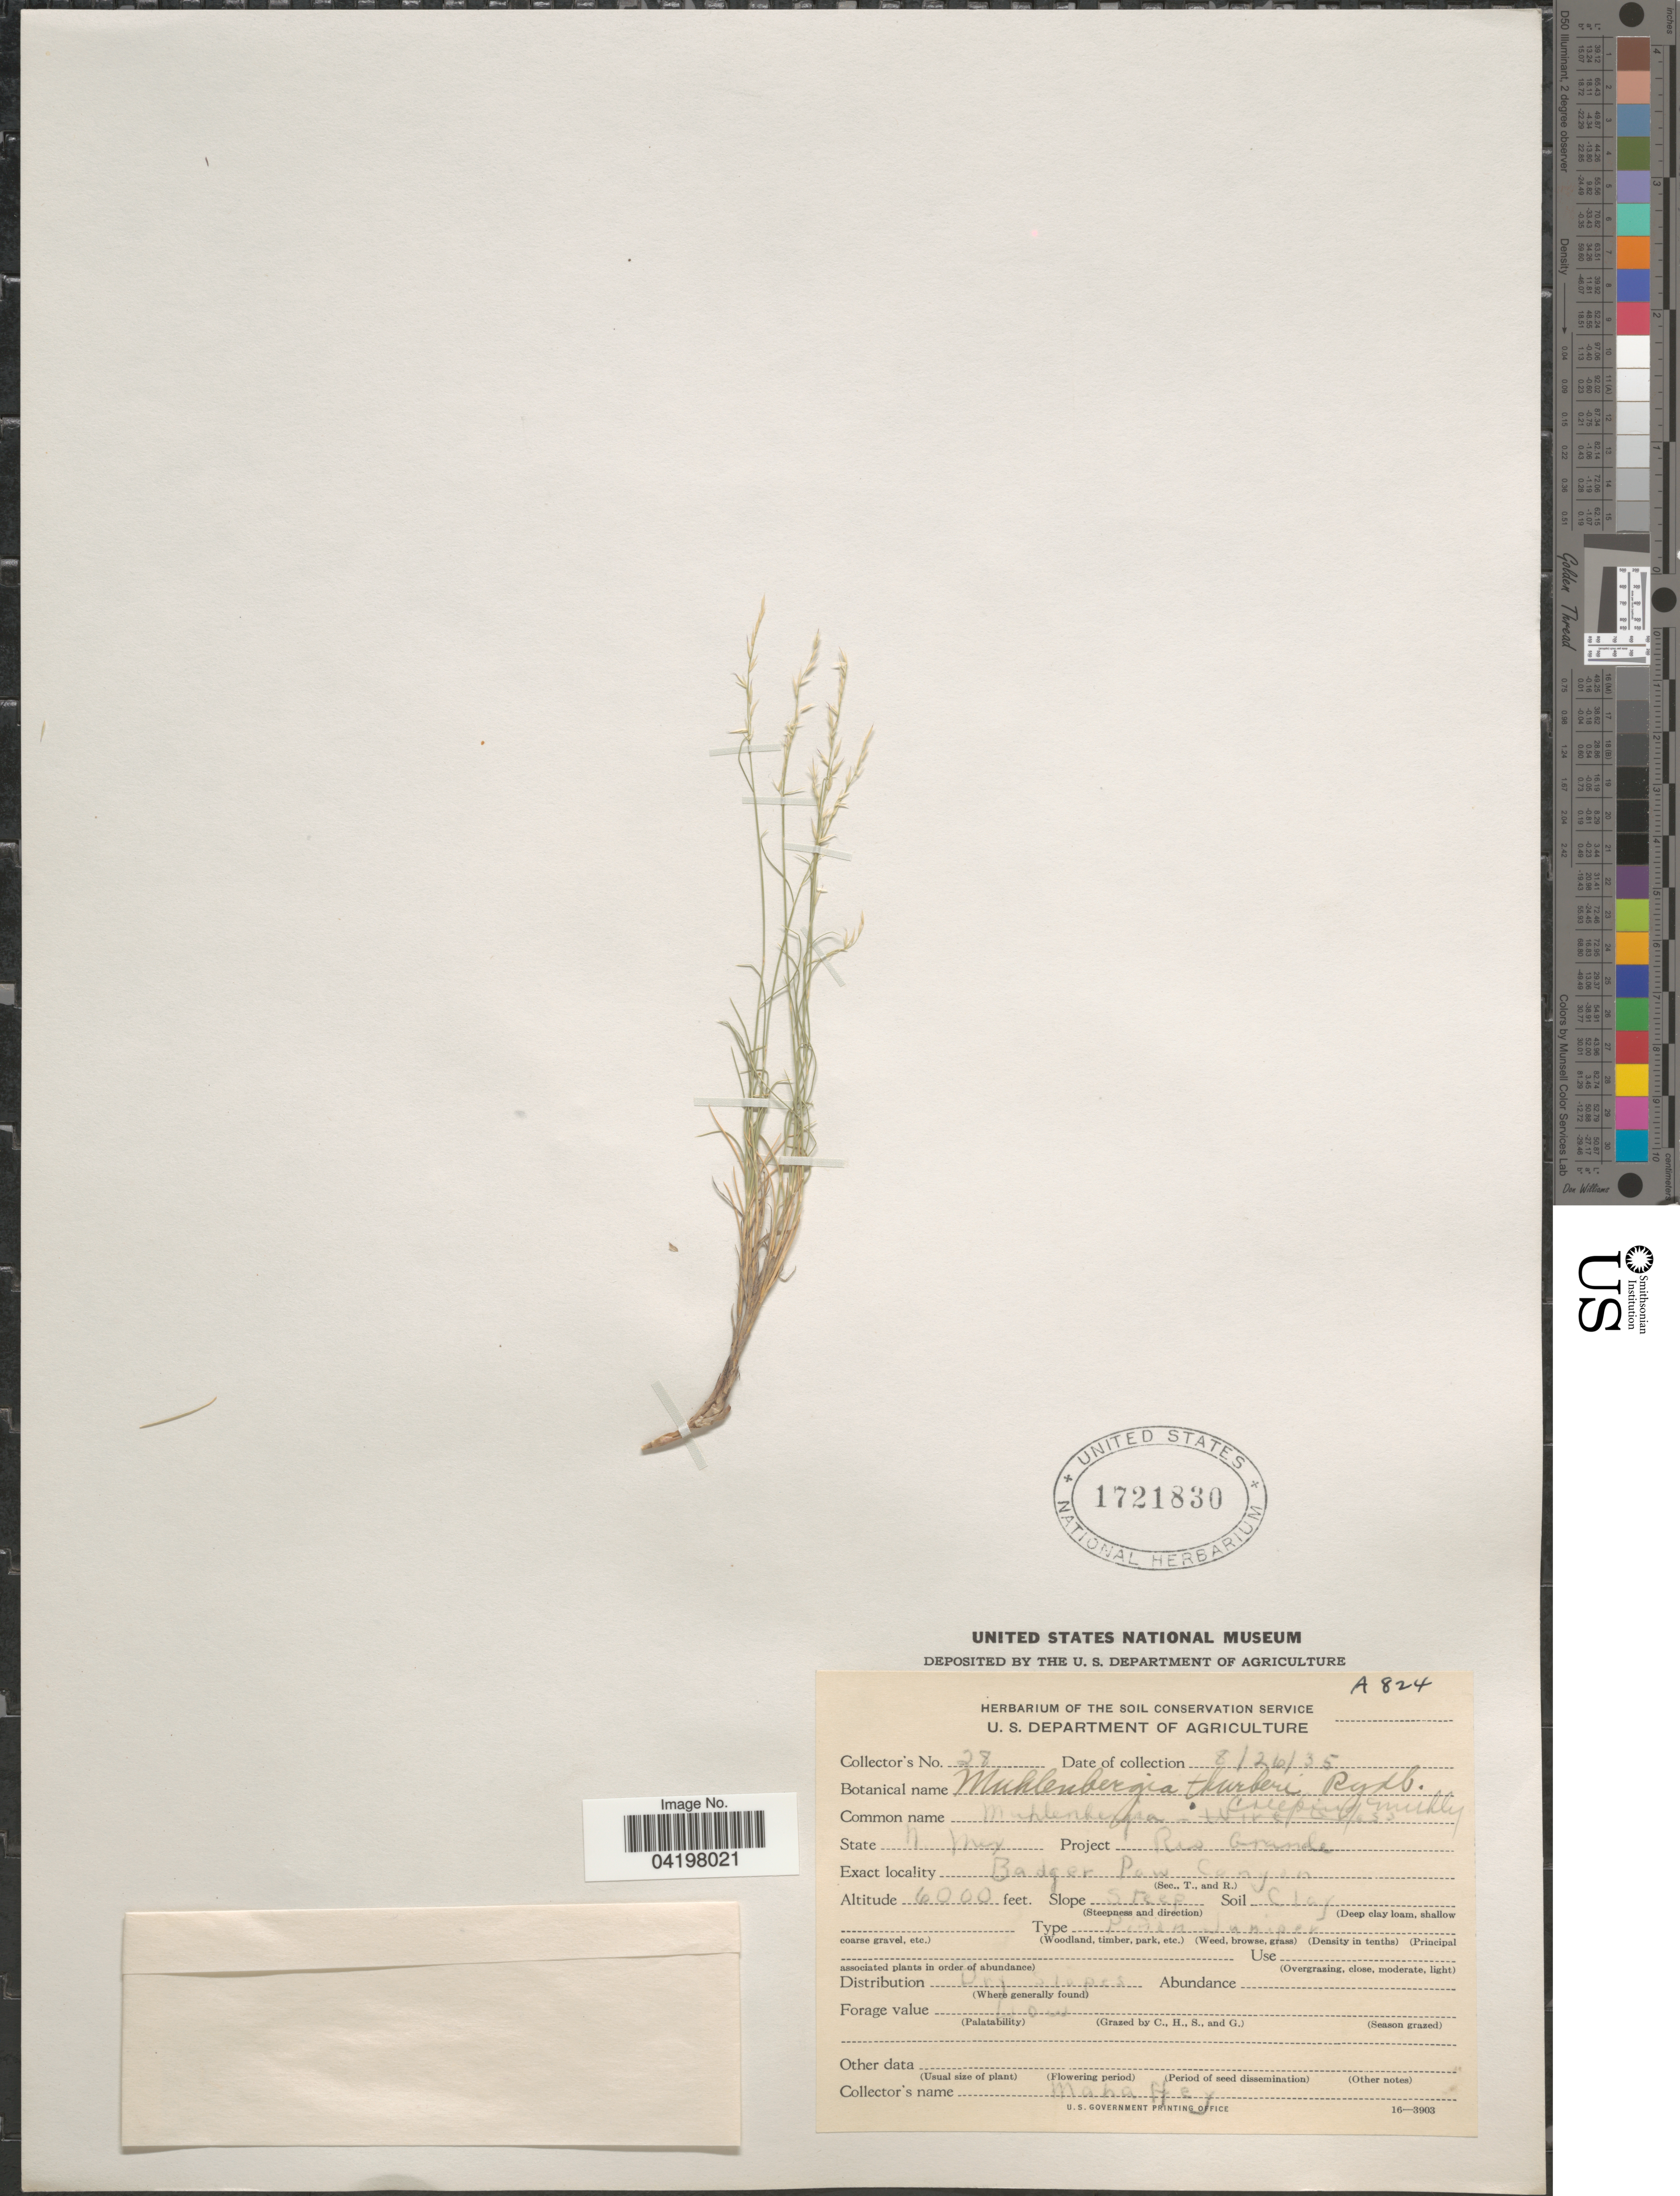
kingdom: Plantae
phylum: Tracheophyta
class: Liliopsida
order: Poales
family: Poaceae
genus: Muhlenbergia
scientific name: Muhlenbergia thurberi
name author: (Scribn.) Rydb.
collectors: M. Hey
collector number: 28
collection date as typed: Transcribed d/m/y: 26/8/35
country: United States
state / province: New Mexico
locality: Project Rio Grande. Badger Paw Canyon.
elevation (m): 1829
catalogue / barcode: US 1721830